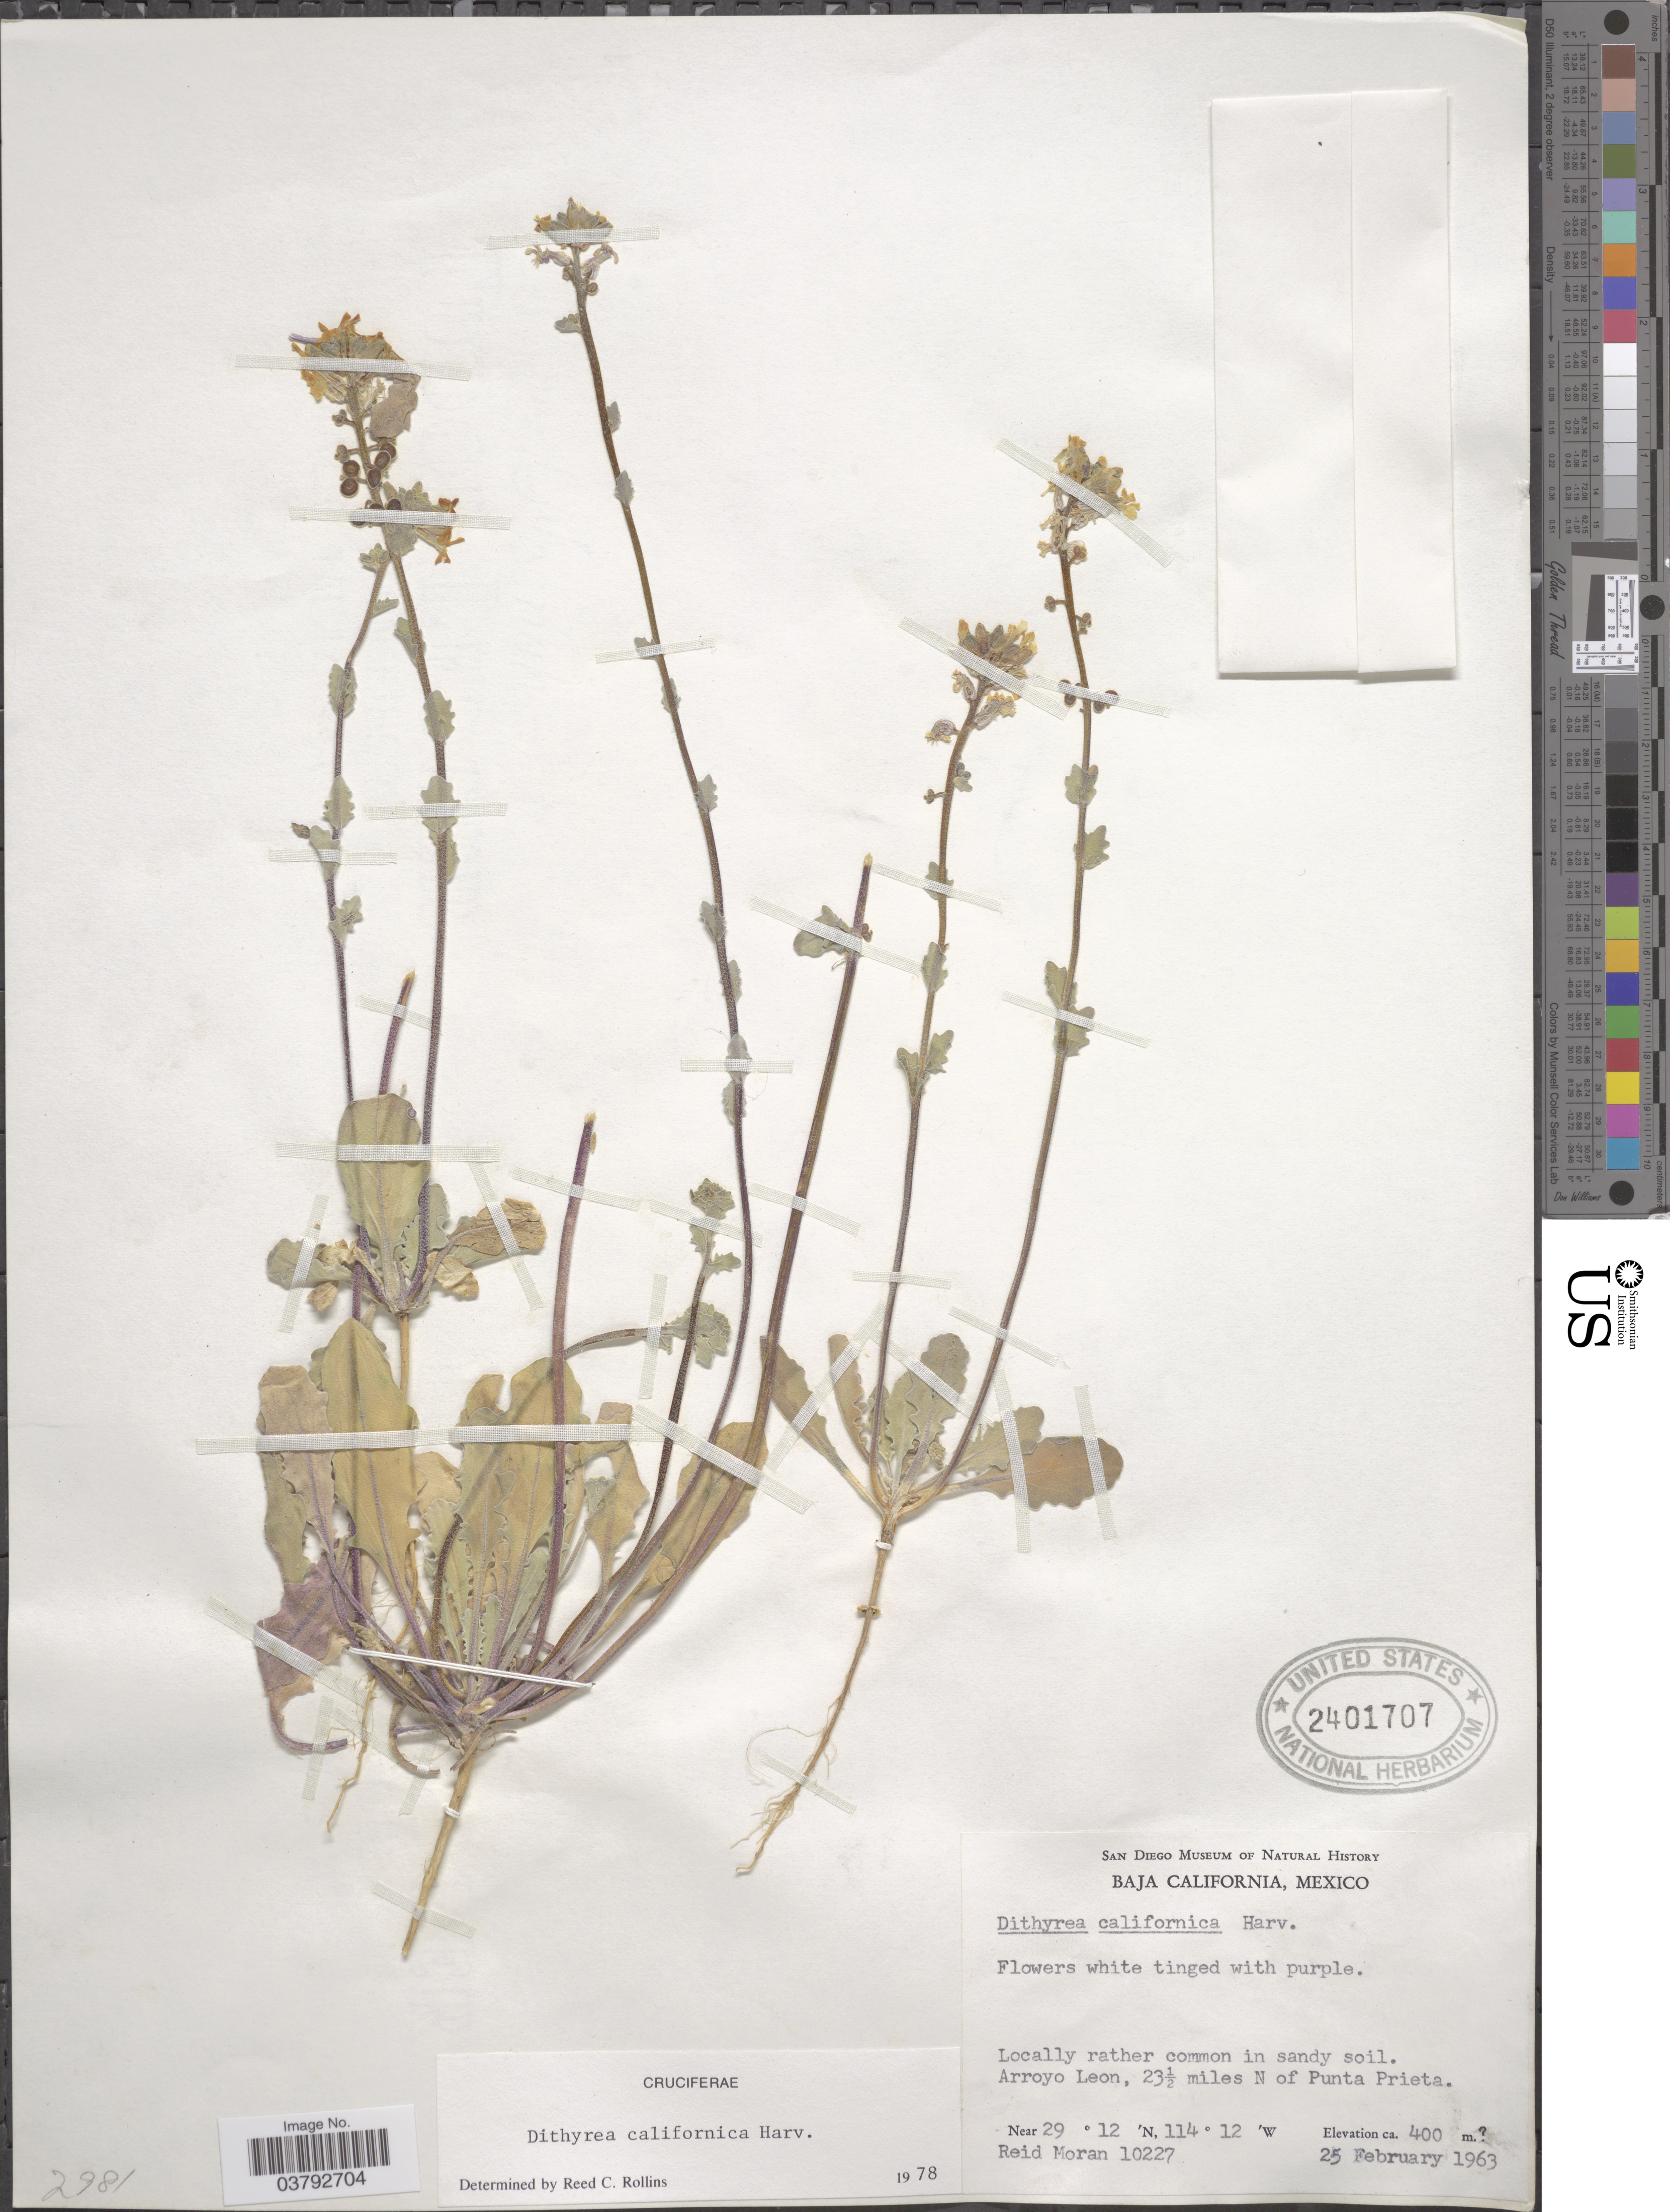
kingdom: Plantae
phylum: Tracheophyta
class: Magnoliopsida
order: Brassicales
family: Brassicaceae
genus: Dithyrea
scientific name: Dithyrea californica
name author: Harv.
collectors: R. Moran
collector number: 10227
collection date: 1963-02-25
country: Mexico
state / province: Baja California Norte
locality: Arroyo Leon, 23½ miles N of Punta Prieta.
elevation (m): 400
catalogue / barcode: US 2401707